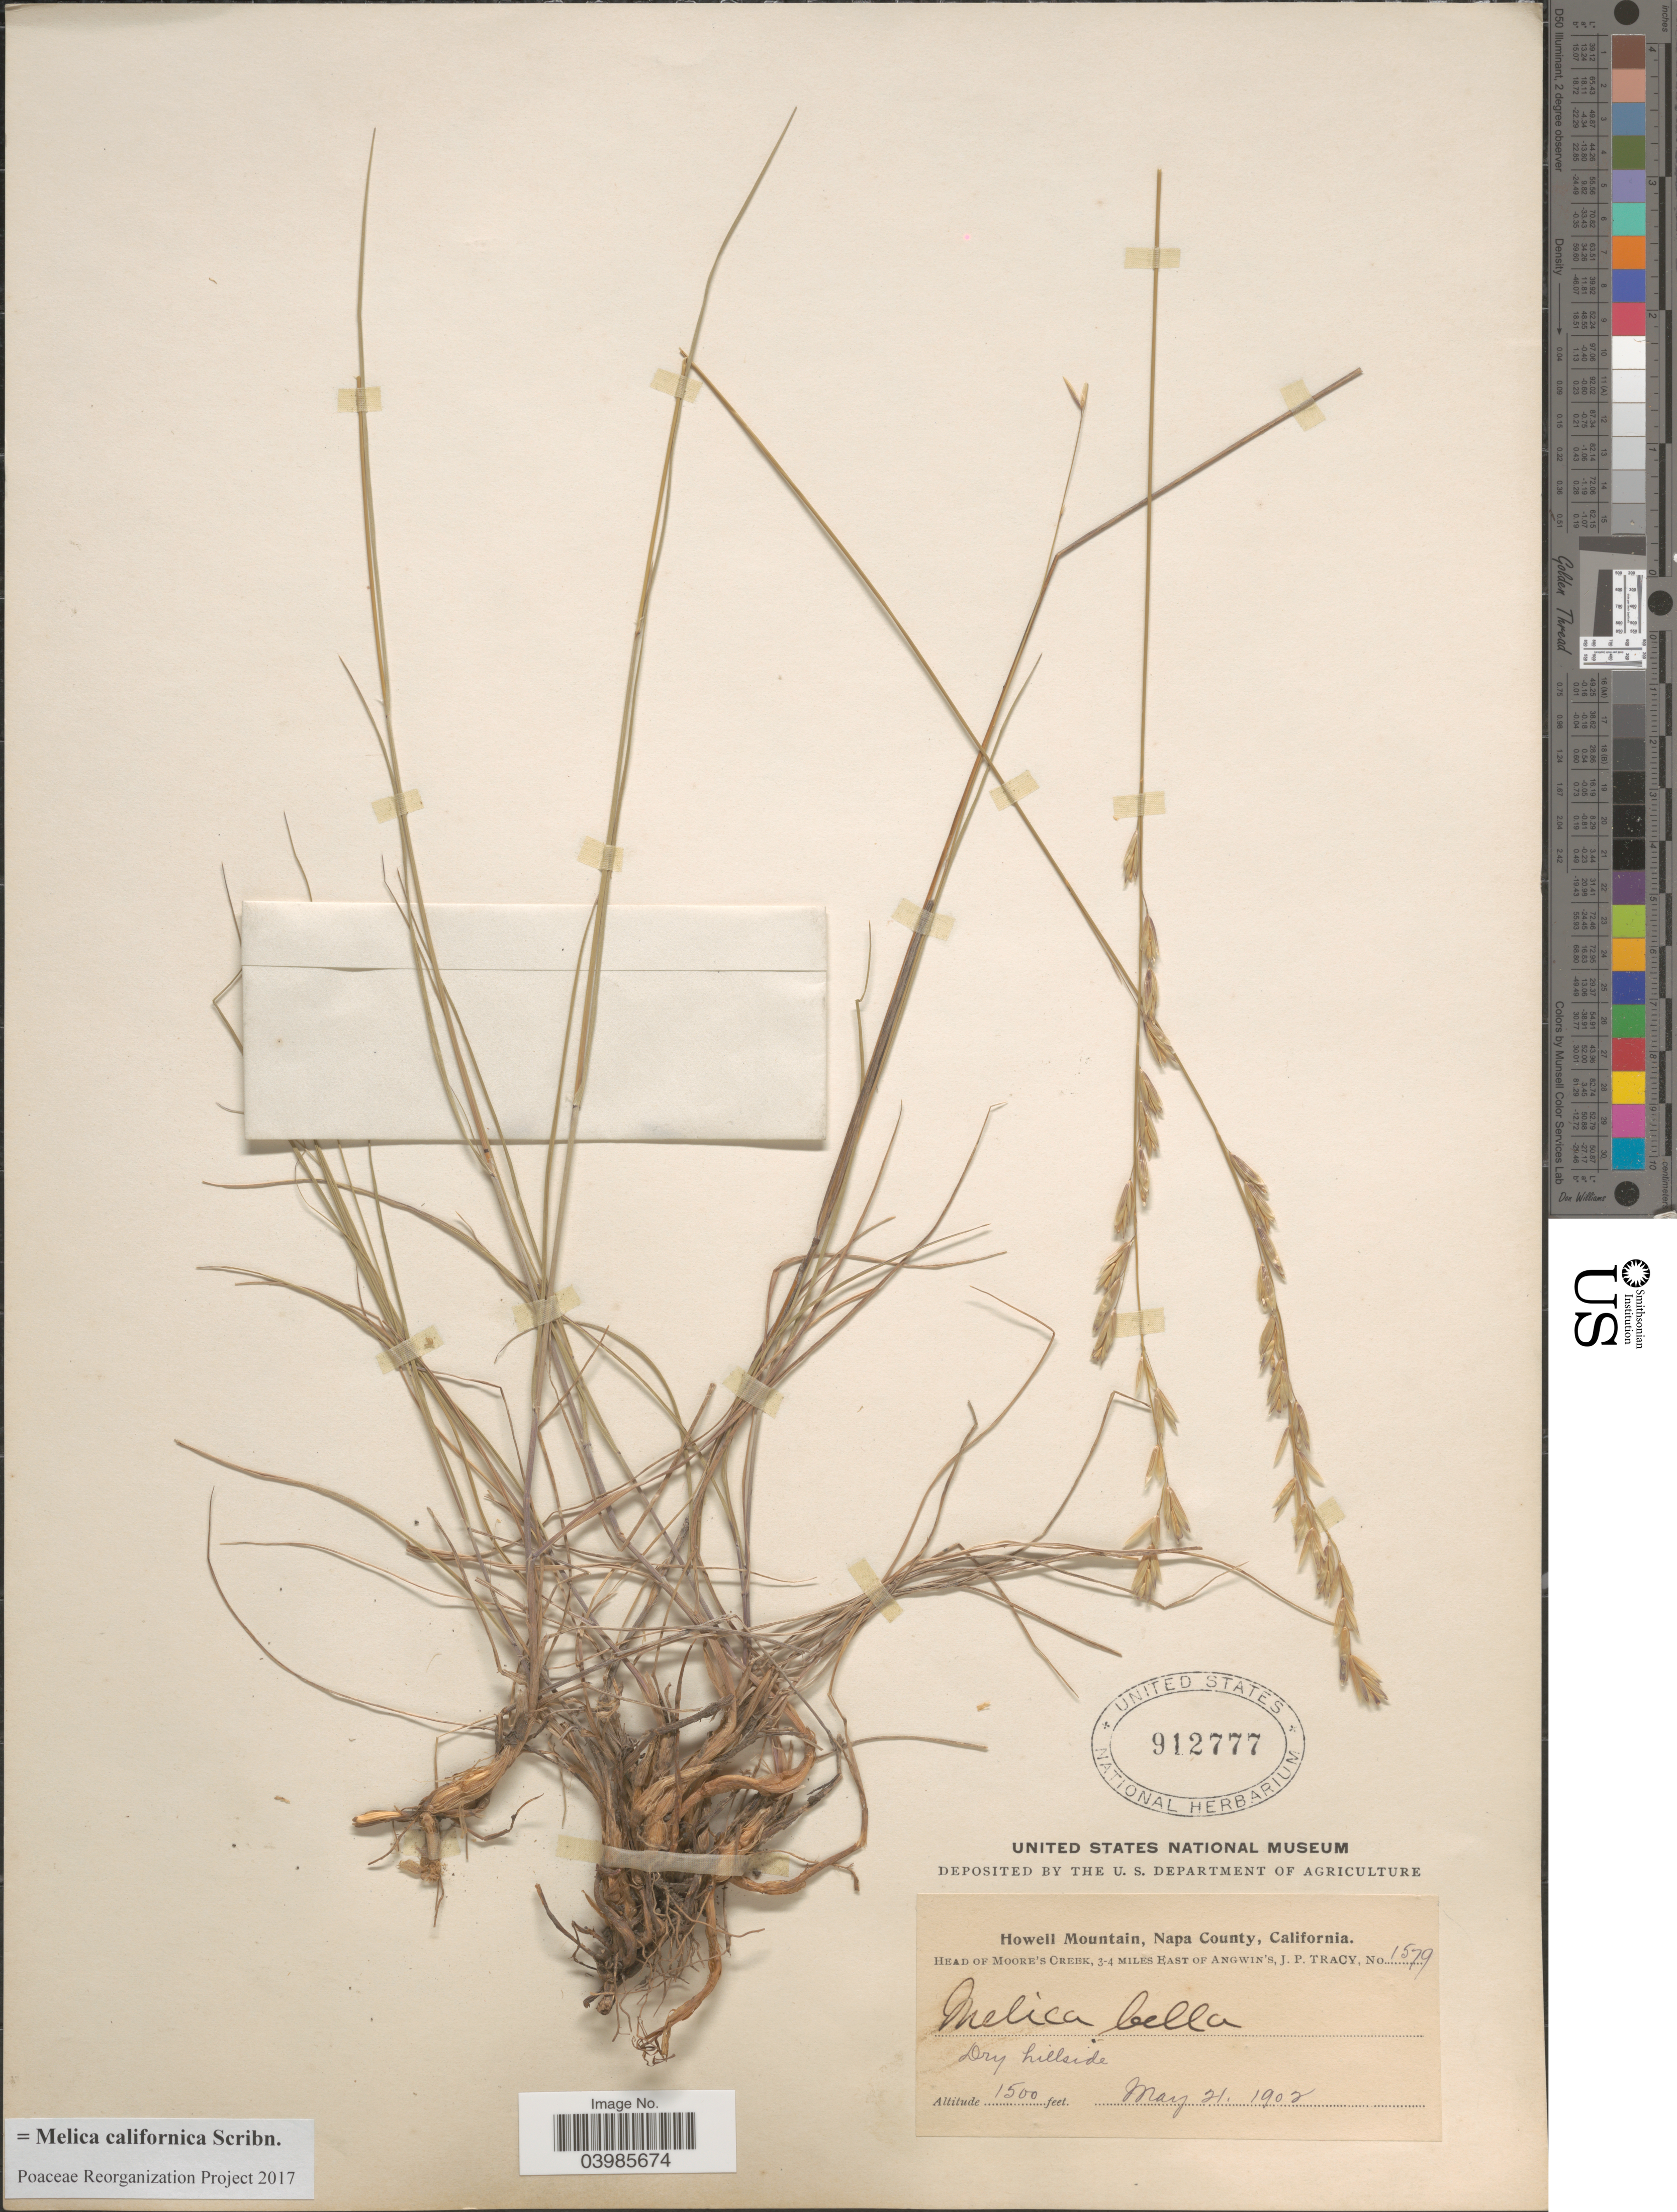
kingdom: Plantae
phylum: Tracheophyta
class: Liliopsida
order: Poales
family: Poaceae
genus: Melica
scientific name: Melica californica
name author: Scribn.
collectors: J. Tracy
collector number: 1579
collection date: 1902-05-21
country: United States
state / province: California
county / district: Napa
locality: Howell Mountain, Napa County. Head of Moore's Creek, 3-4 miles East of Angwin's.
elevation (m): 457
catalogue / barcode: US 912777